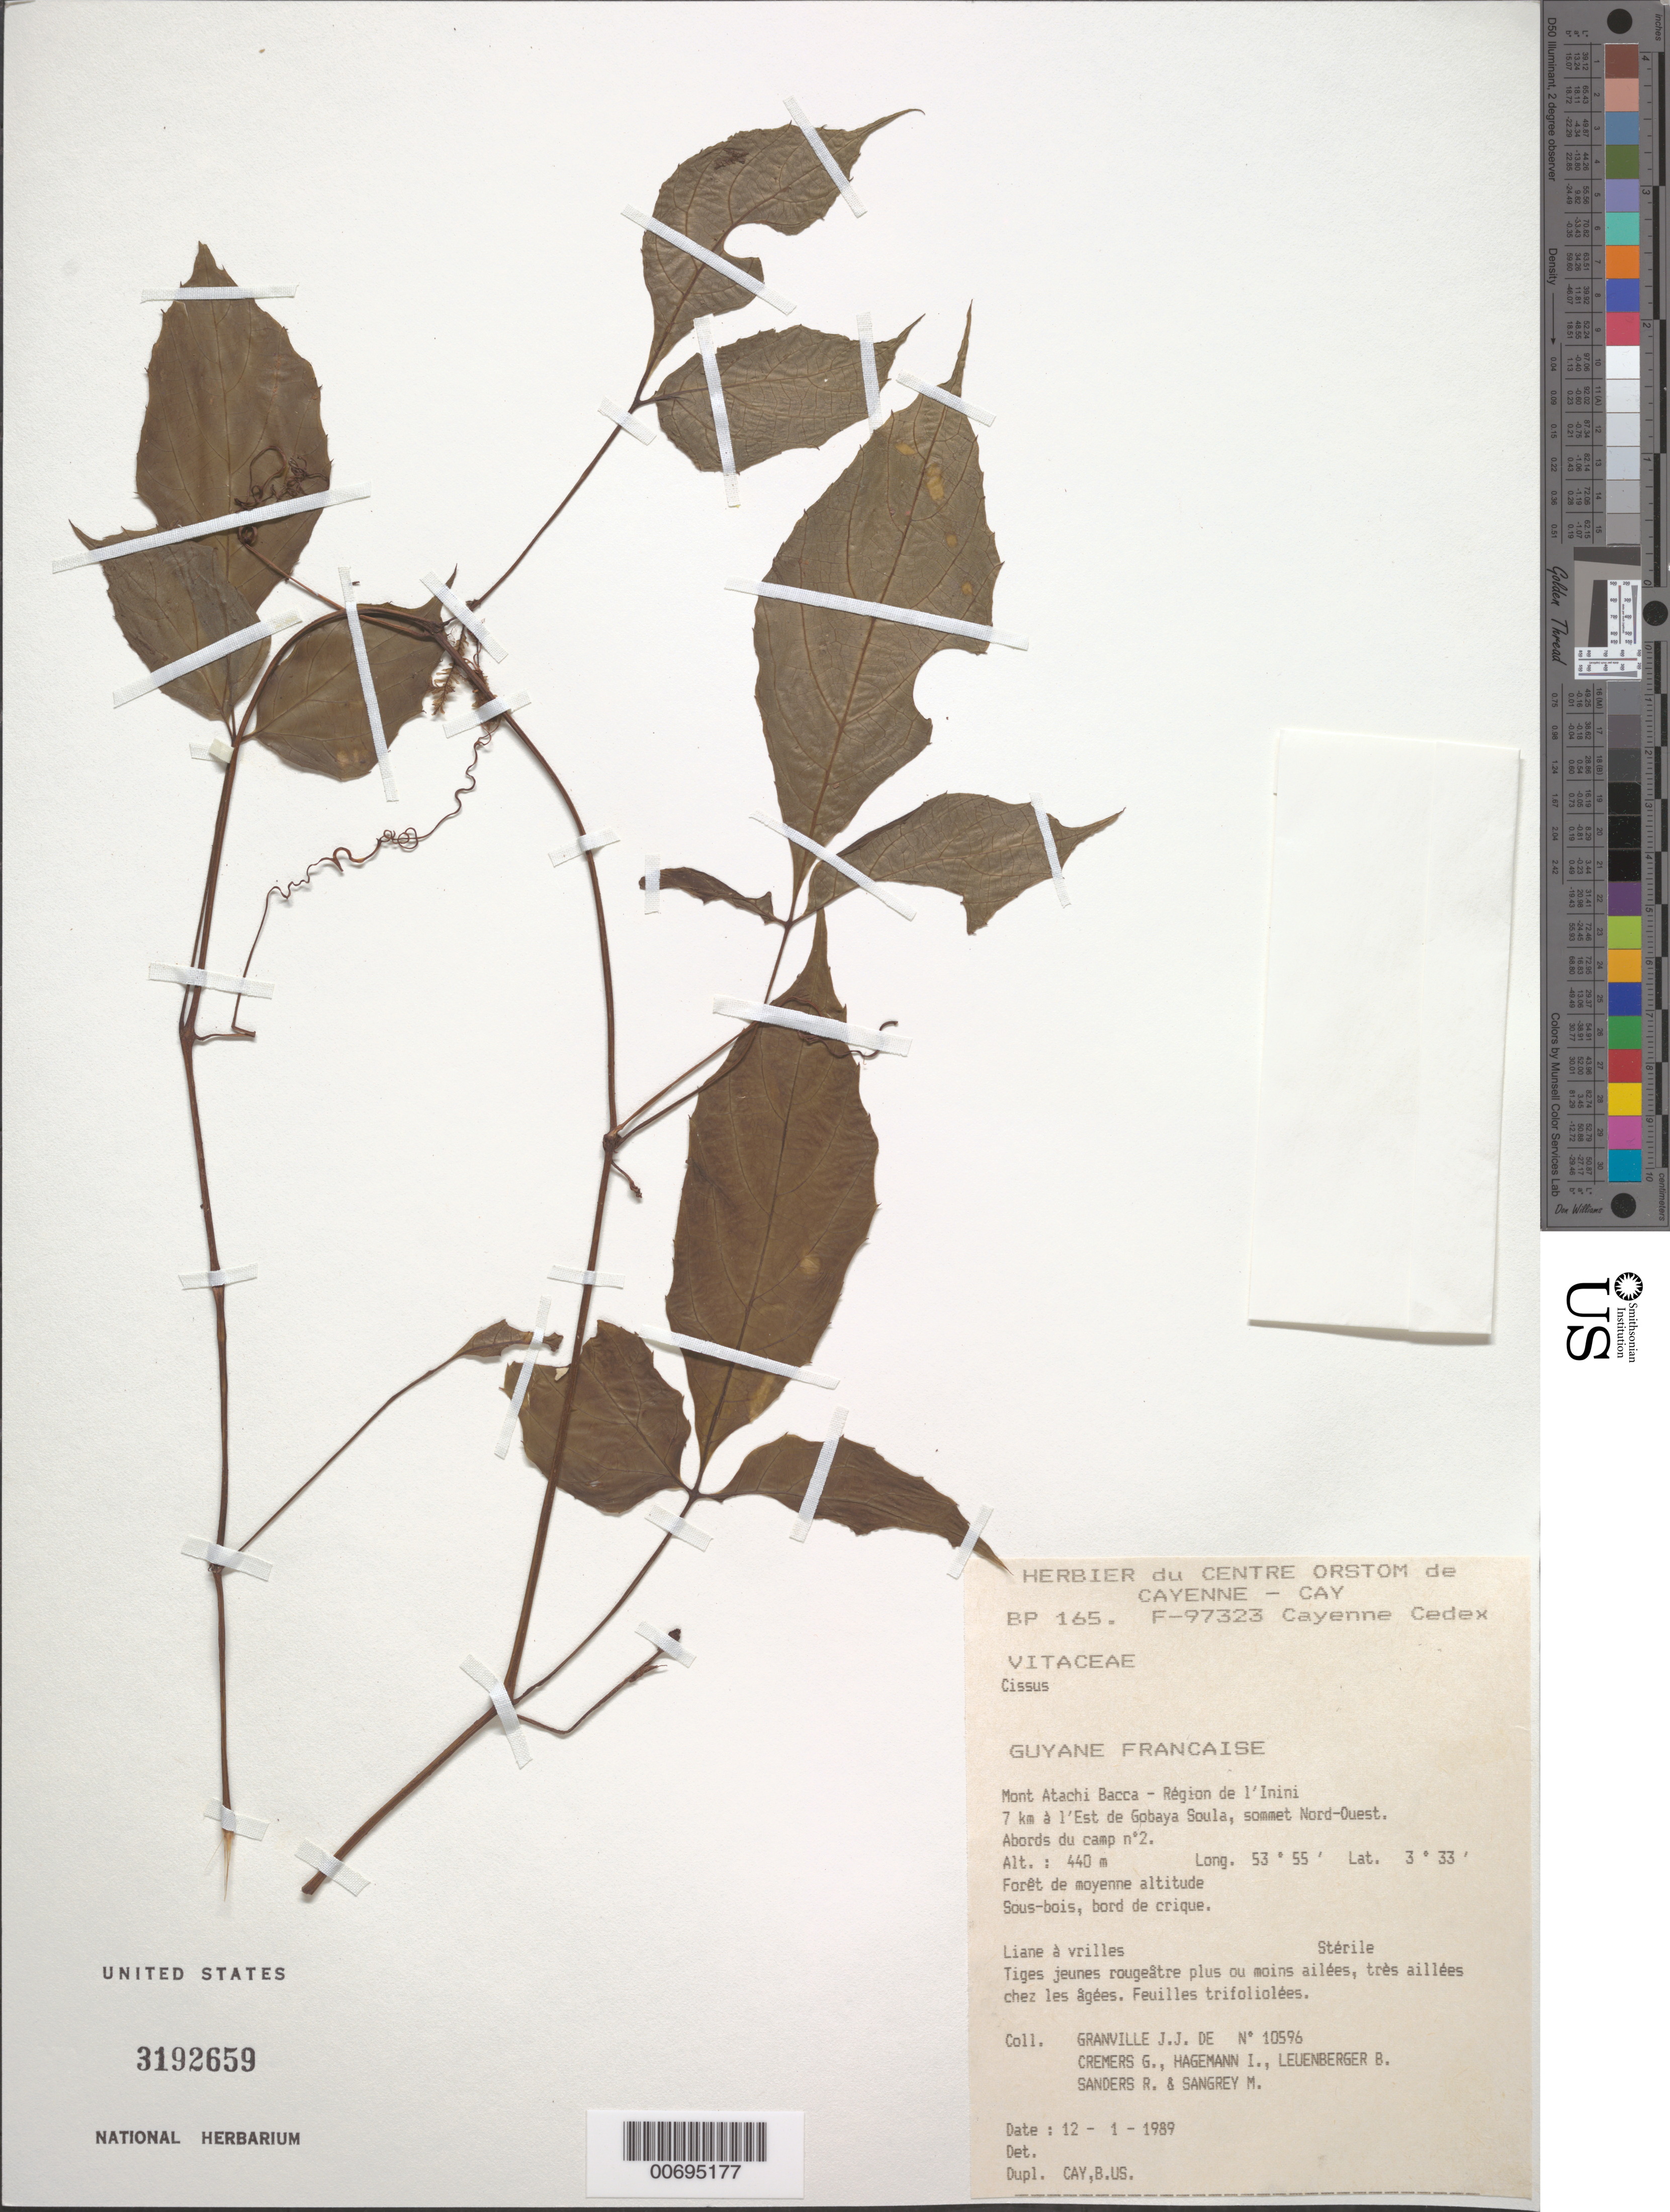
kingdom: Plantae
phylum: Tracheophyta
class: Magnoliopsida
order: Vitales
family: Vitaceae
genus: Cissus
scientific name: Cissus sp.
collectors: J.-J. de Granville, G. Cremers, J. Hagemann, B. E. Leuenberger & M. S. Sangrey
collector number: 10596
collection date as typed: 12-Jan-89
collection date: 1989-01-12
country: French Guiana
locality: Mont Atachi Bacca, région de l'Inini. 5 km E Gobaya Soula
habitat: Forest, at middle altitude; understory along creek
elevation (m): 440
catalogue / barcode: US 3192659